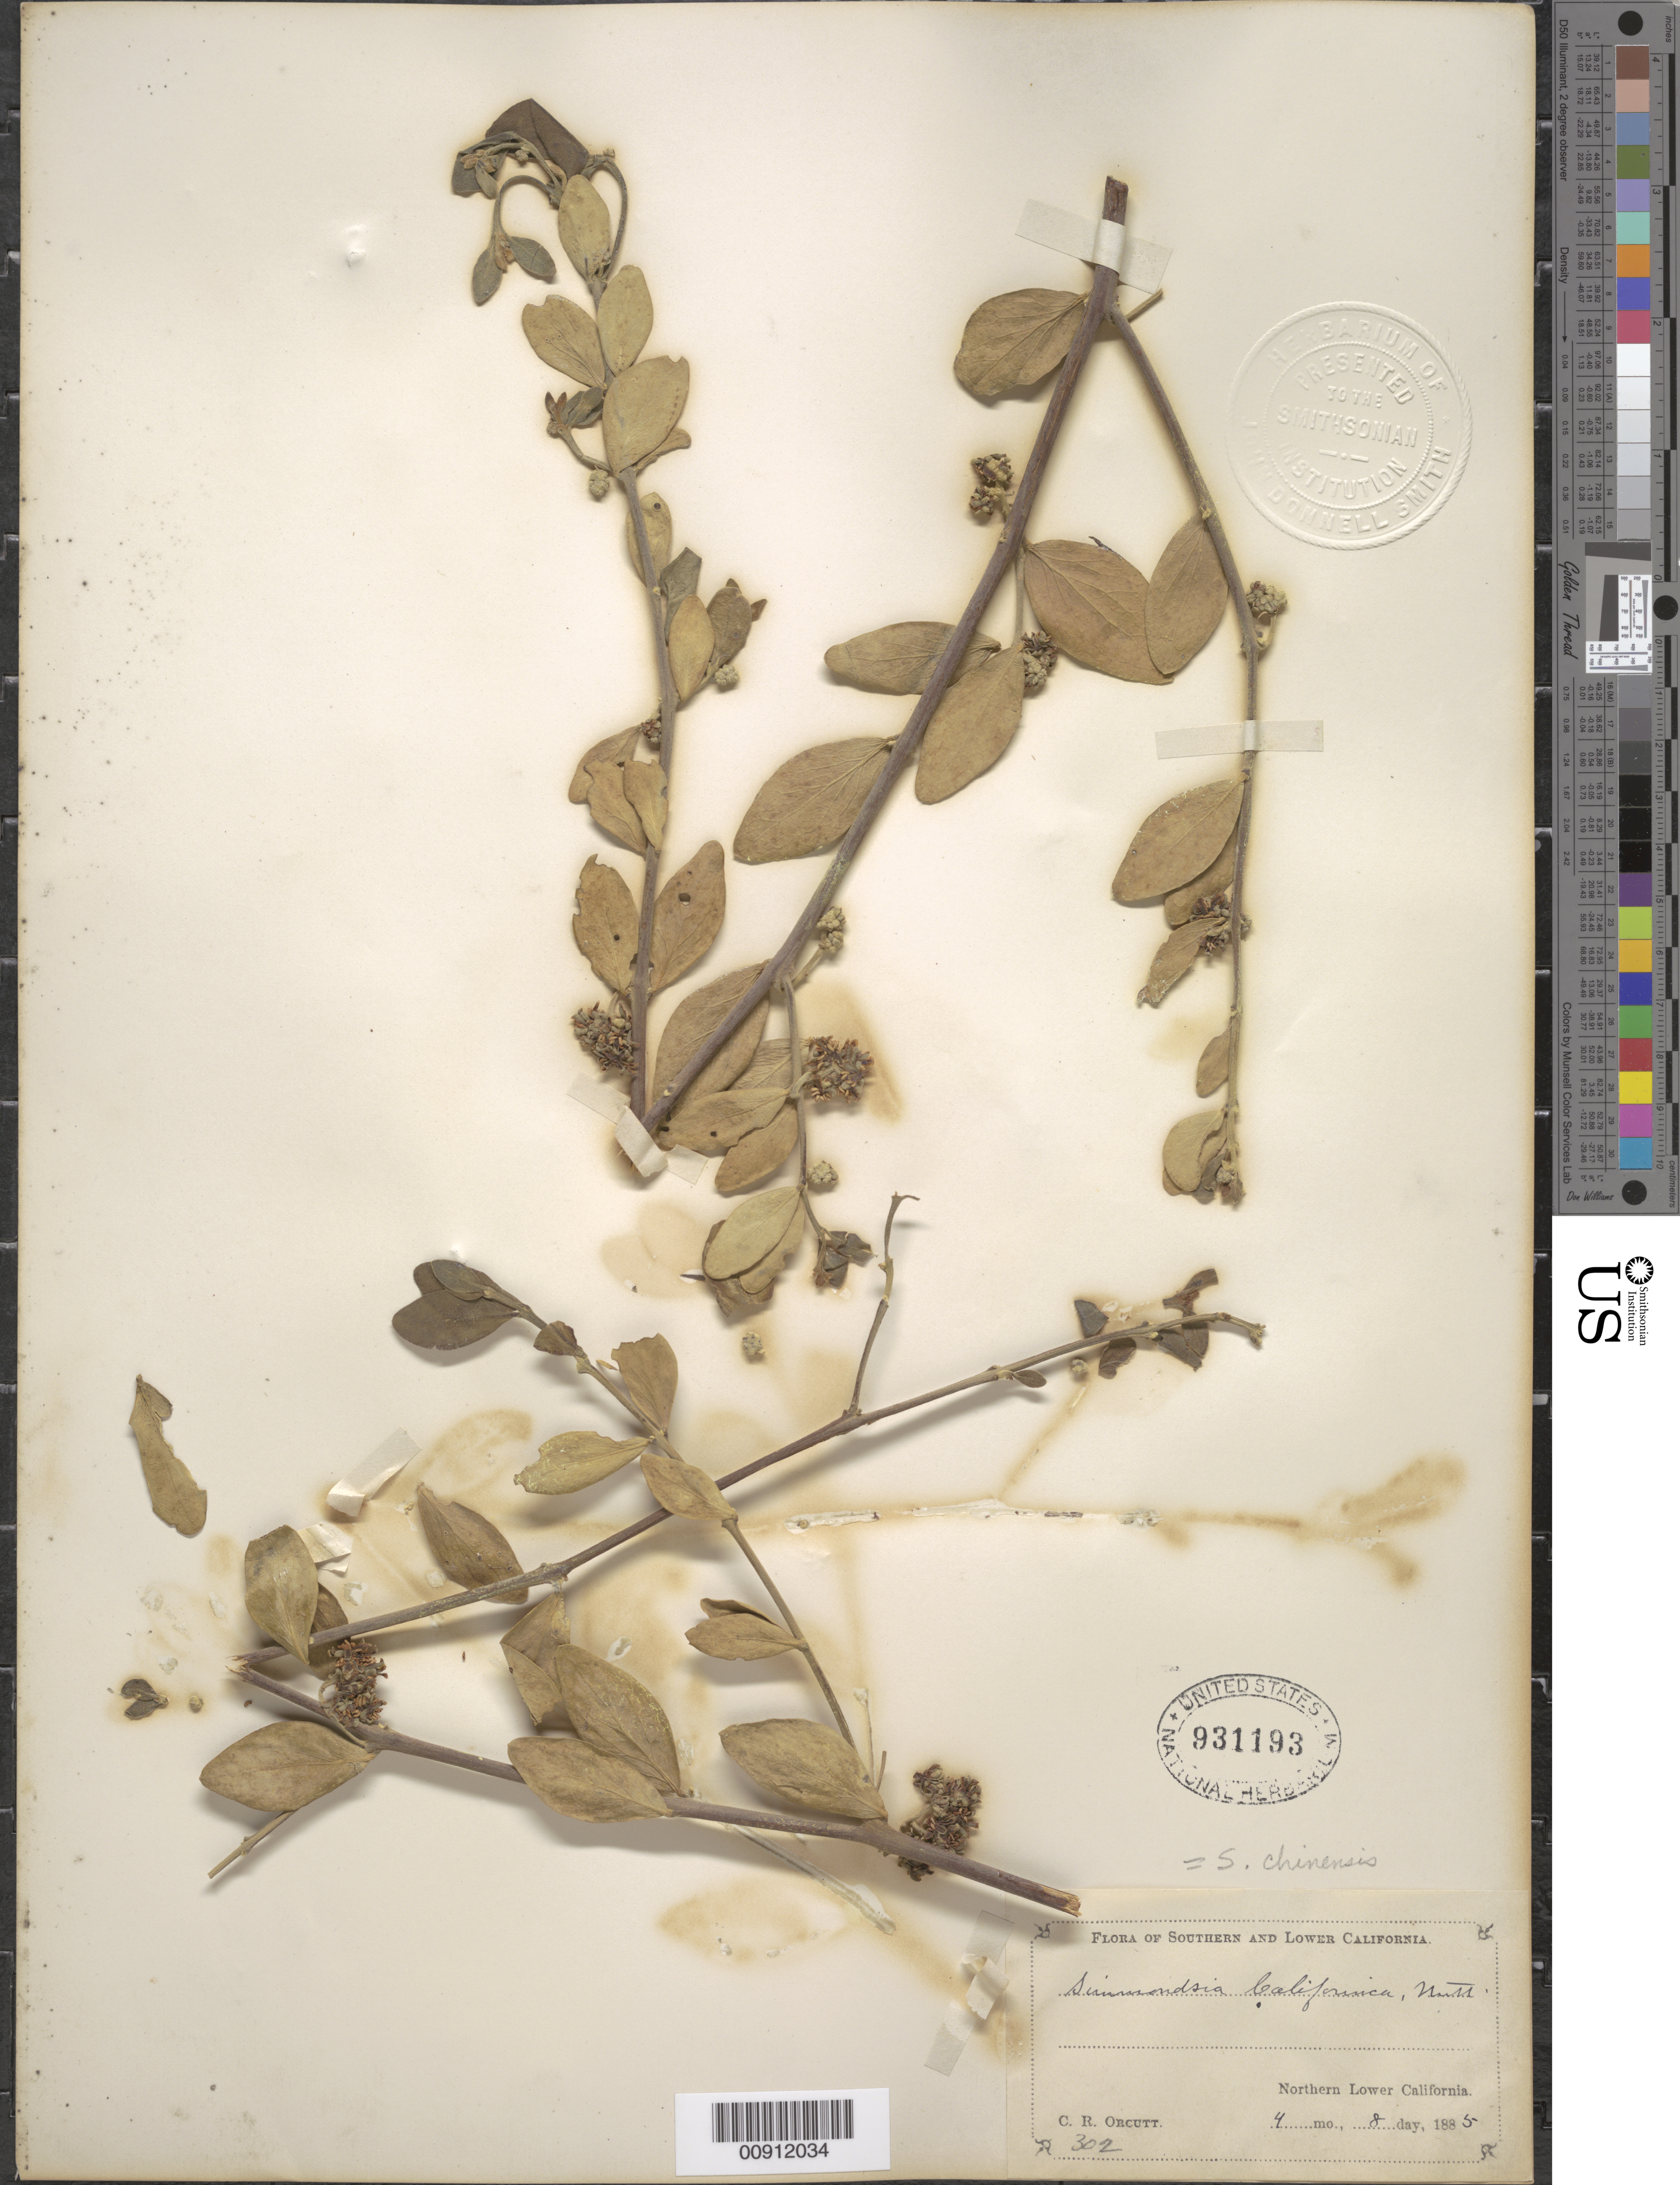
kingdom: Plantae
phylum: Tracheophyta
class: Magnoliopsida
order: Caryophyllales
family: Simmondsiaceae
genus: Simmondsia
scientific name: Simmondsia chinensis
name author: (Link) C.K. Schneid.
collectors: C. R. Orcutt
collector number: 302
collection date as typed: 08 Apr 1885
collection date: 1885-04-08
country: Mexico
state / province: Baja California Norte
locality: Northern Lower California.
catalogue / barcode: US 931193